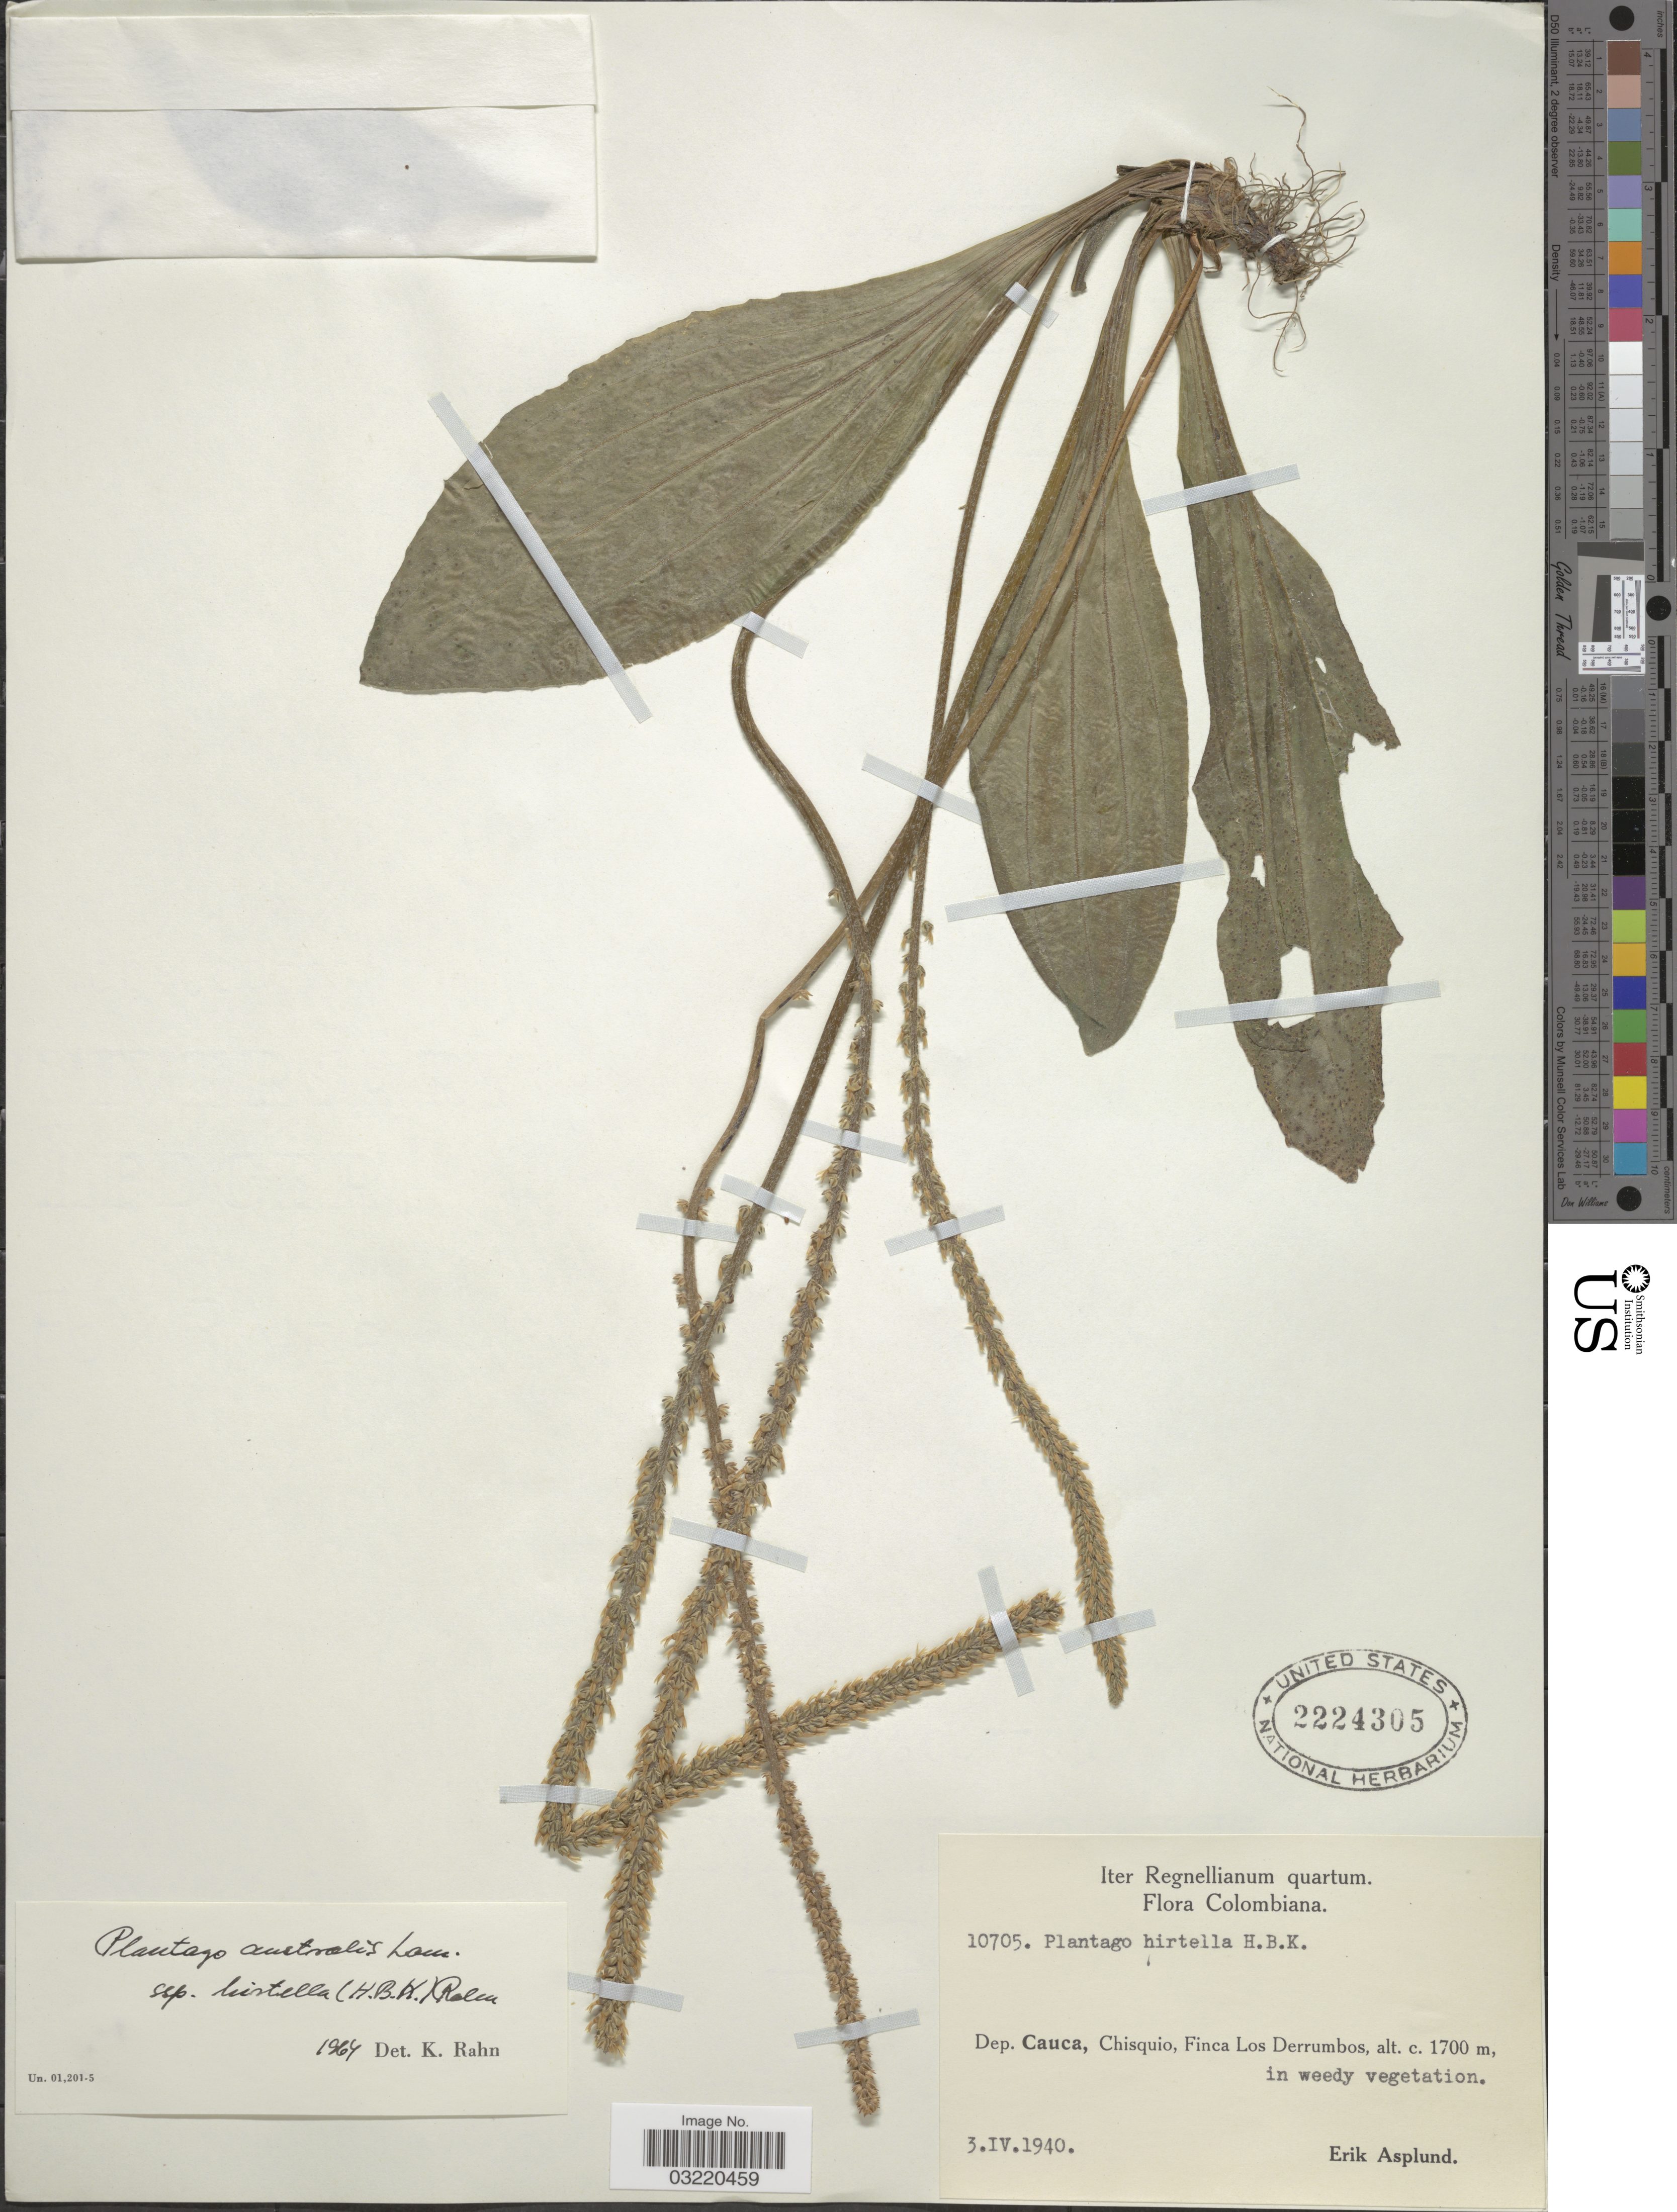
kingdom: Plantae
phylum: Tracheophyta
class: Magnoliopsida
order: Lamiales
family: Plantaginaceae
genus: Plantago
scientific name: Plantago australis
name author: Lam.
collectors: E. Asplund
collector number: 10705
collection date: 1940-04-03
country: Colombia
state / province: Cauca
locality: Dep. Cauca, Chisquio, Finca Los Derrumbos.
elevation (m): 1700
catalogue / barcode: US 2224305